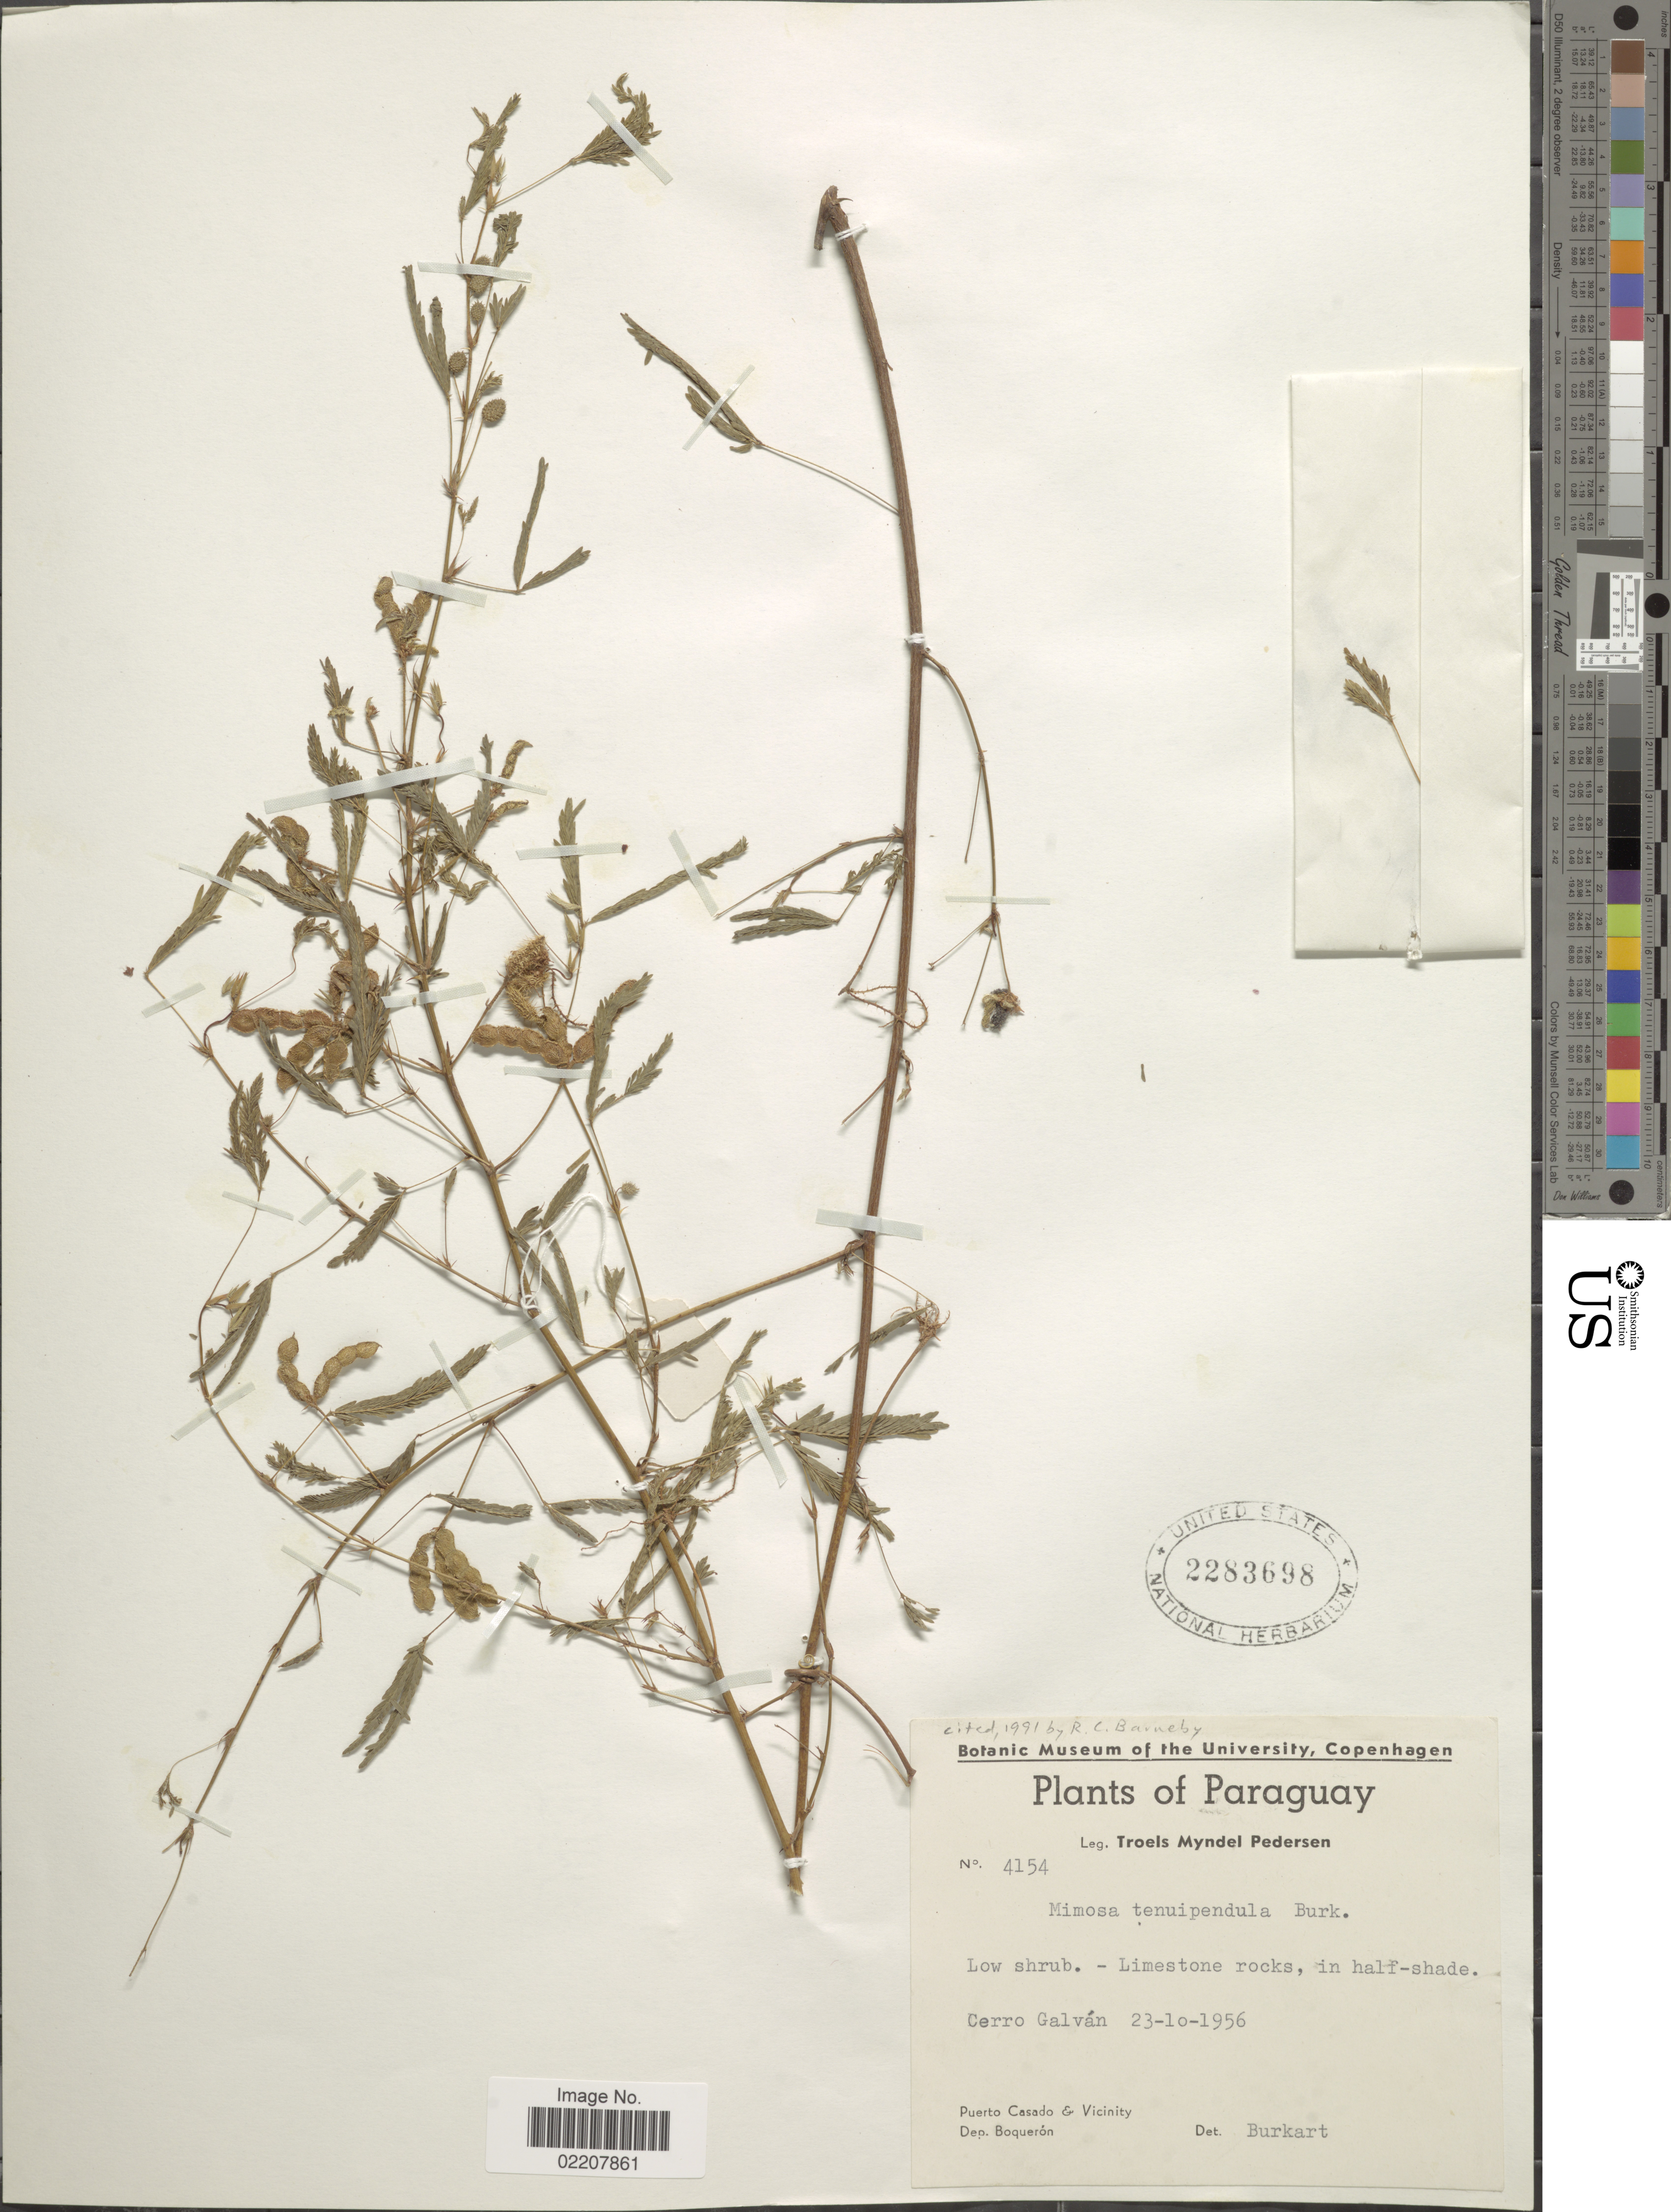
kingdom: Plantae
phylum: Tracheophyta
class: Magnoliopsida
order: Fabales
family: Fabaceae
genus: Mimosa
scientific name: Mimosa tenuipendula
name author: Burkart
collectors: T. Pederson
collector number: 4154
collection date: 1956-10-23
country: Paraguay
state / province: Boqueron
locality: Puerto Casado & Vicinity, Cerro Galvan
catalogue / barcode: US 2283698